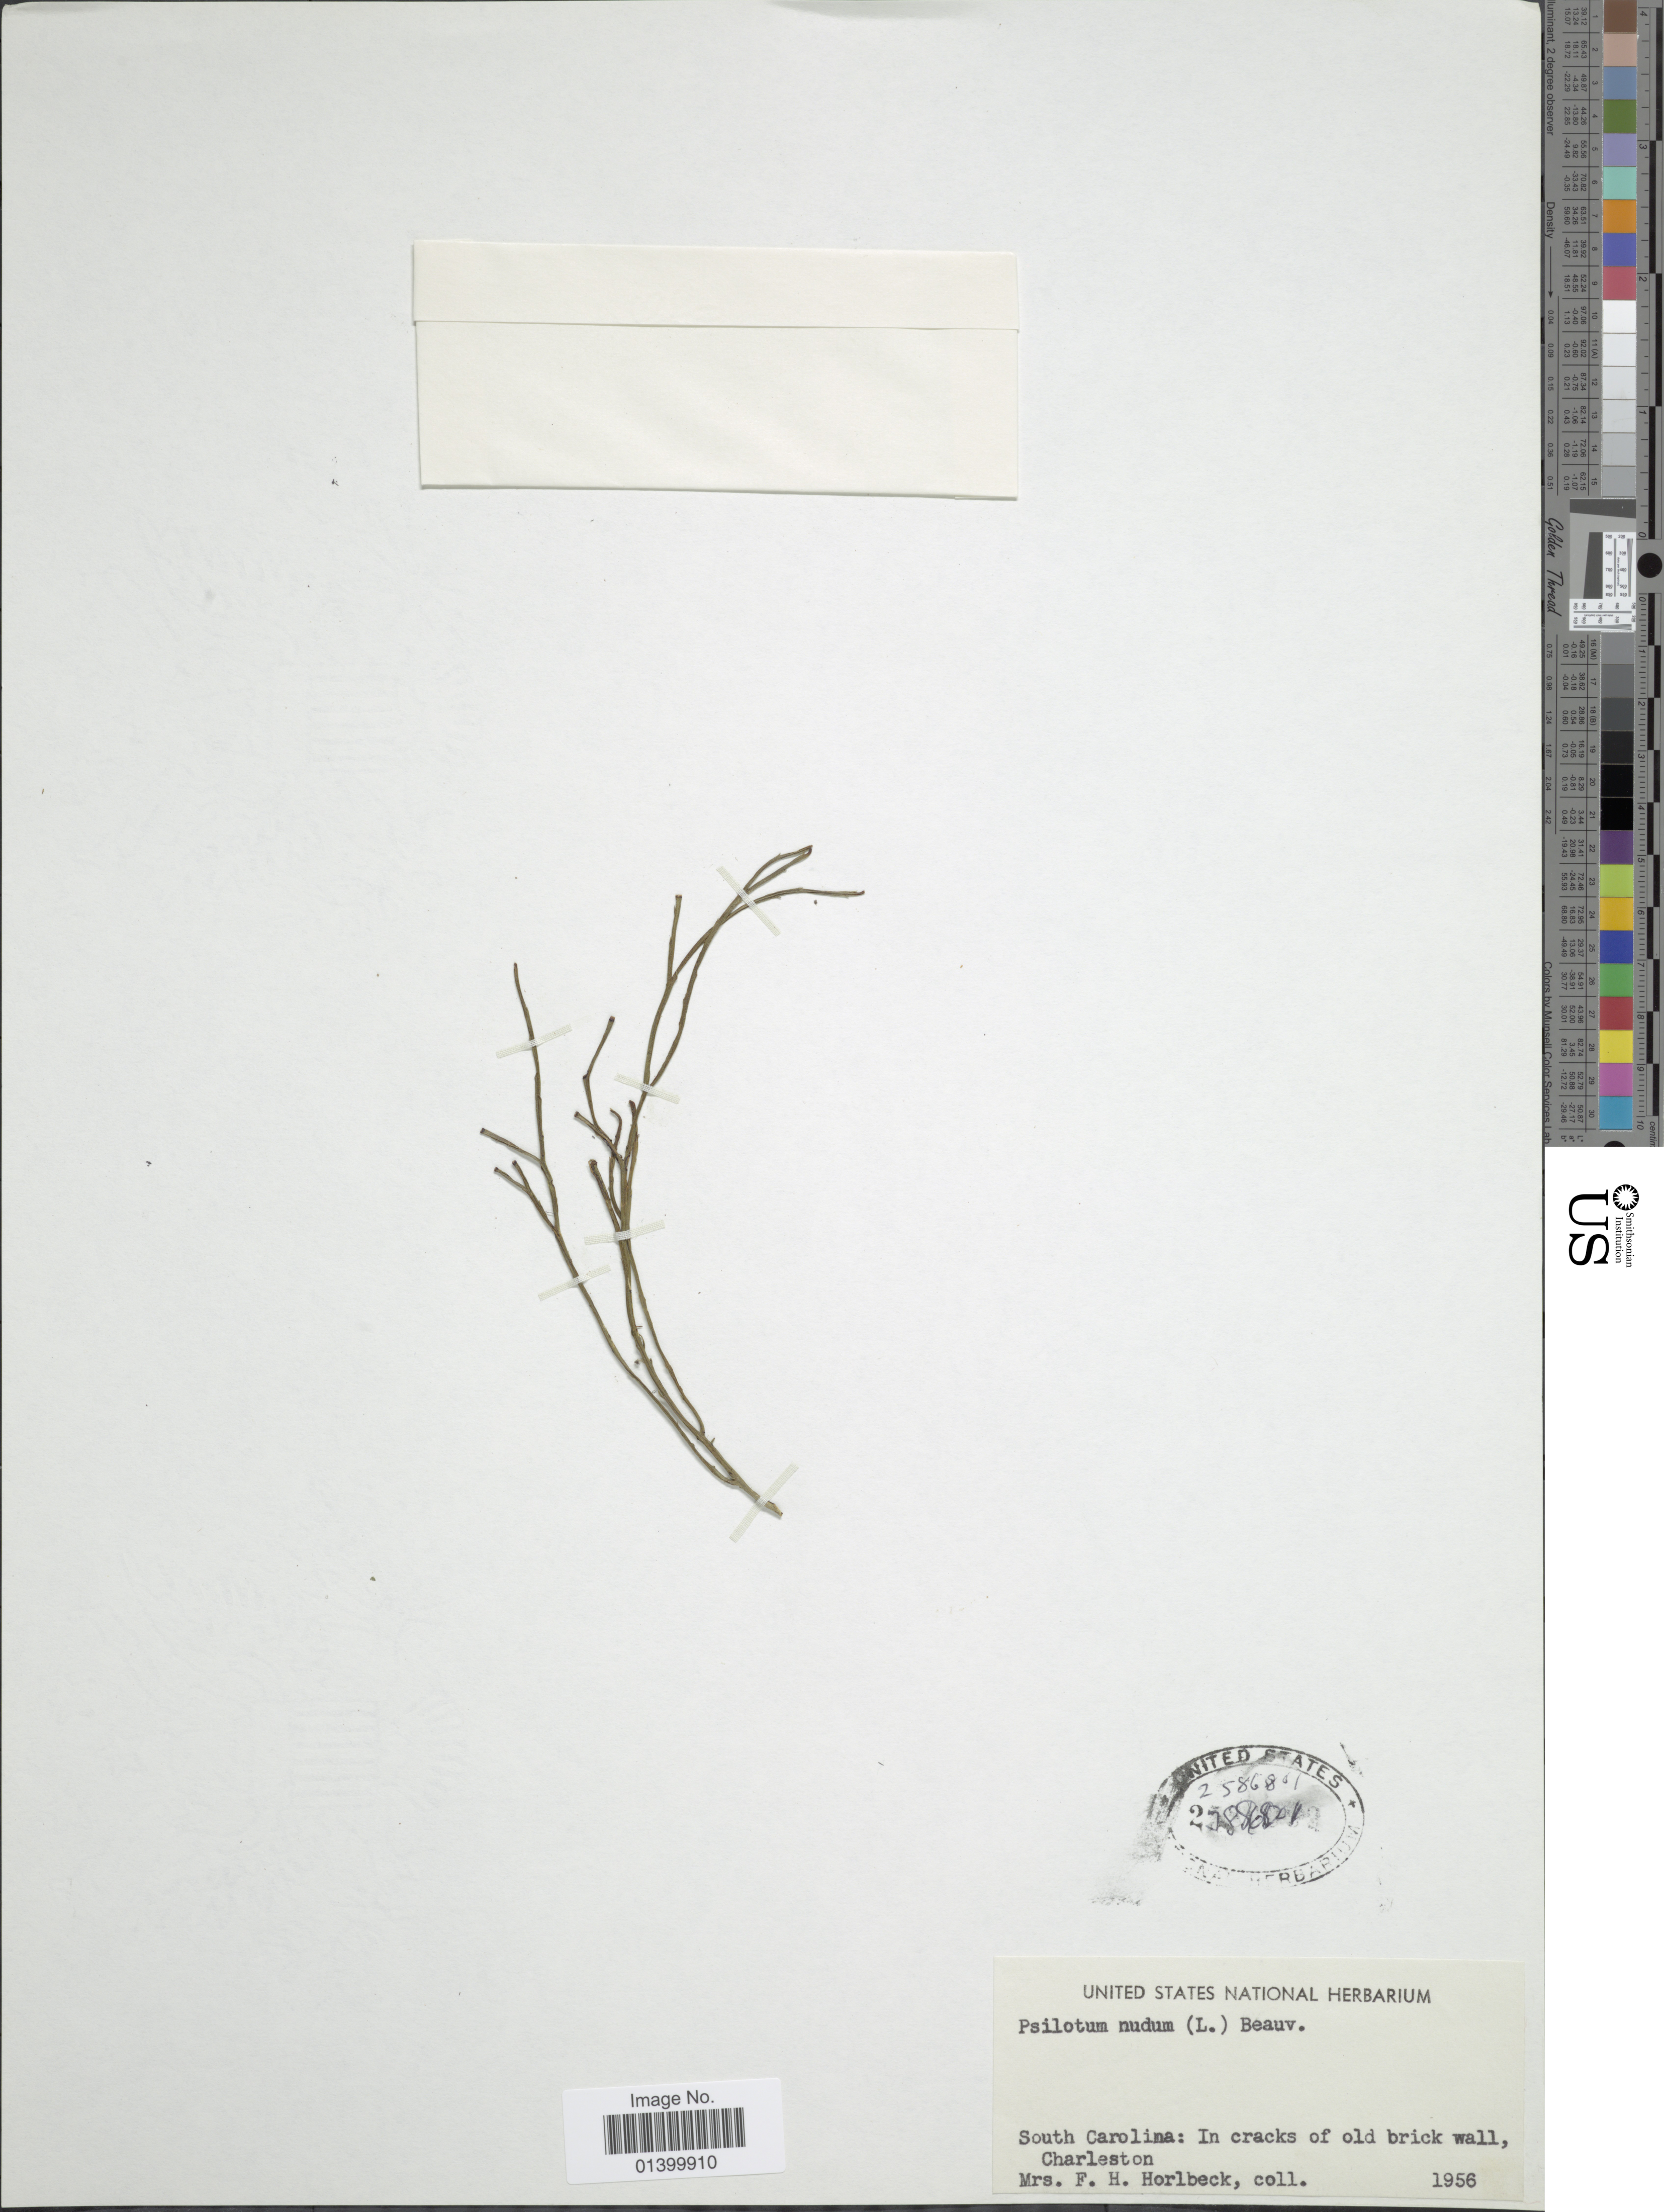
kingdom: Plantae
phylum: Tracheophyta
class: Polypodiopsida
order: Psilotales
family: Psilotaceae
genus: Psilotum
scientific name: Psilotum nudum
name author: (L.) P. Beauv.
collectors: F. Horlbeck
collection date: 1956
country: United States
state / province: South Carolina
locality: In cracks of old brick wall, Charleston